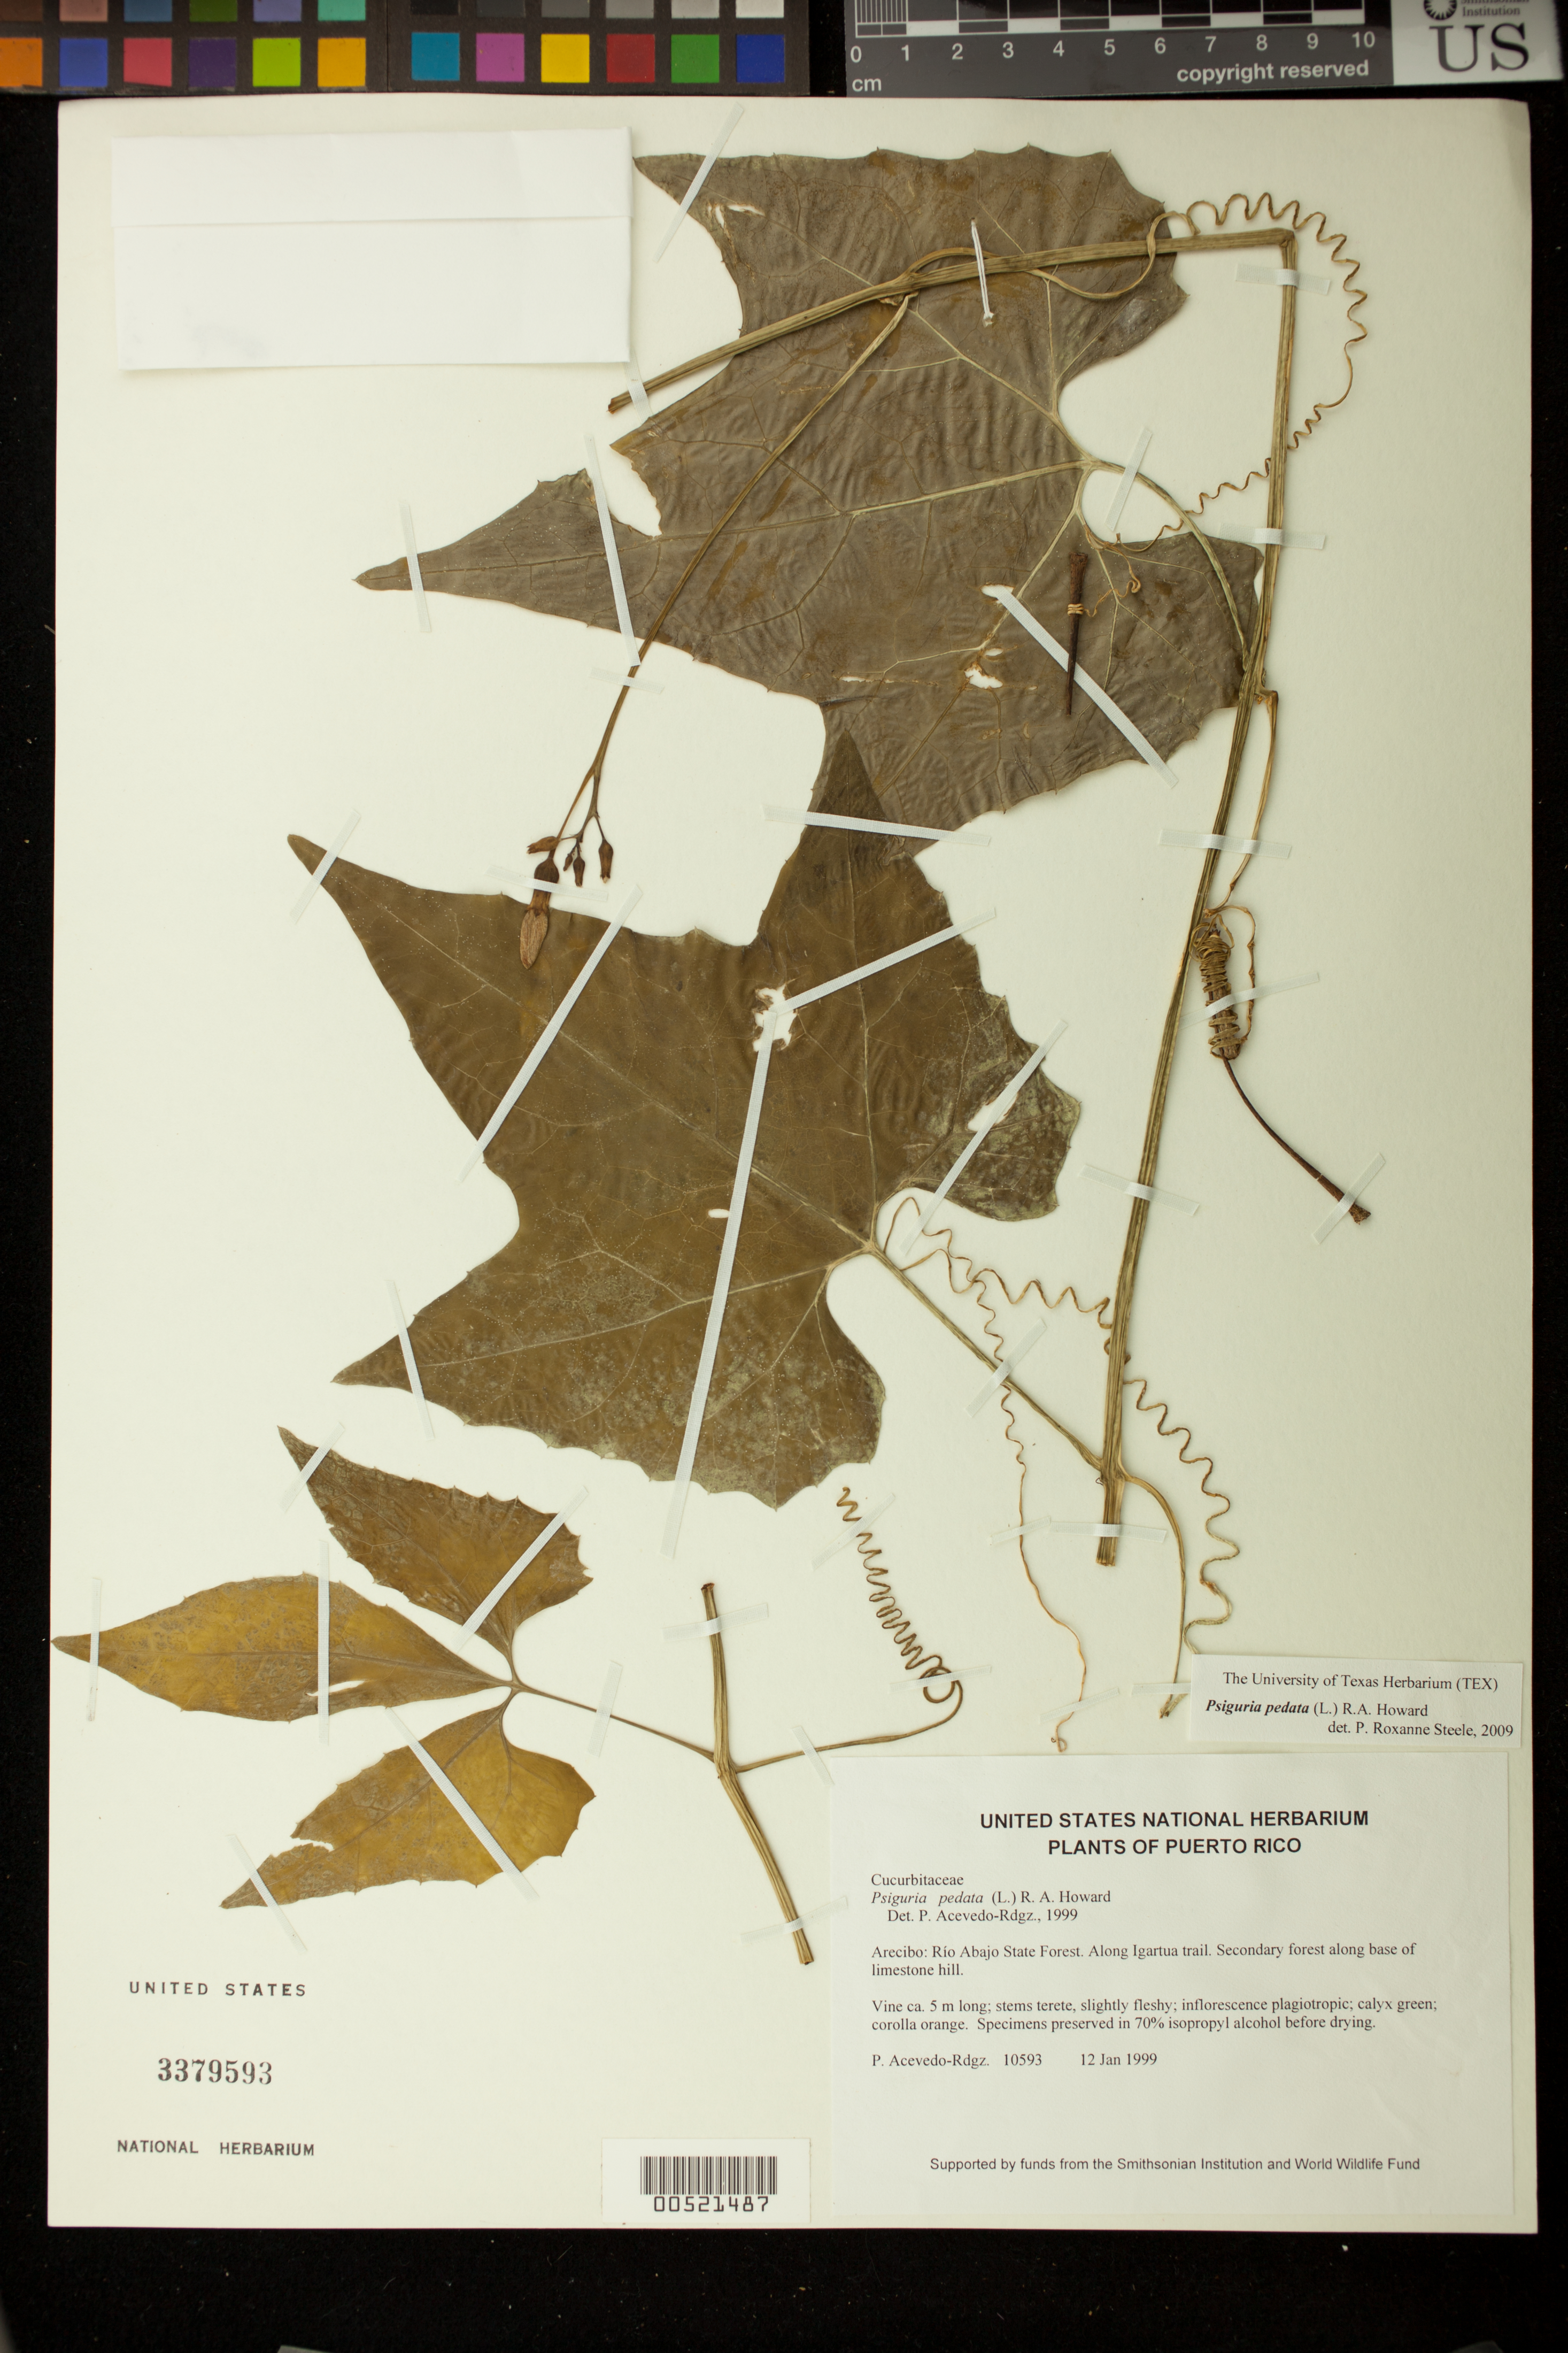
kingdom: Plantae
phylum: Tracheophyta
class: Magnoliopsida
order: Cucurbitales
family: Cucurbitaceae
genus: Psiguria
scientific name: Psiguria pedata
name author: (L.) R.A. Howard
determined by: Acevedo-Rodríguez, P., (BOT), Smithsonian Institution - National Museum of Natural History (UNITED STATES)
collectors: P. Acevedo-Rodr.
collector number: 10593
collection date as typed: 12 Jan 1999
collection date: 1999-01-12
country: Puerto Rico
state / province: Arecibo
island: Puerto Rico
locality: Arecibo; Río Abajo State Forest. Along Igartua trail.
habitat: Secondary forest along base of limestone hill.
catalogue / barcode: US 3379593